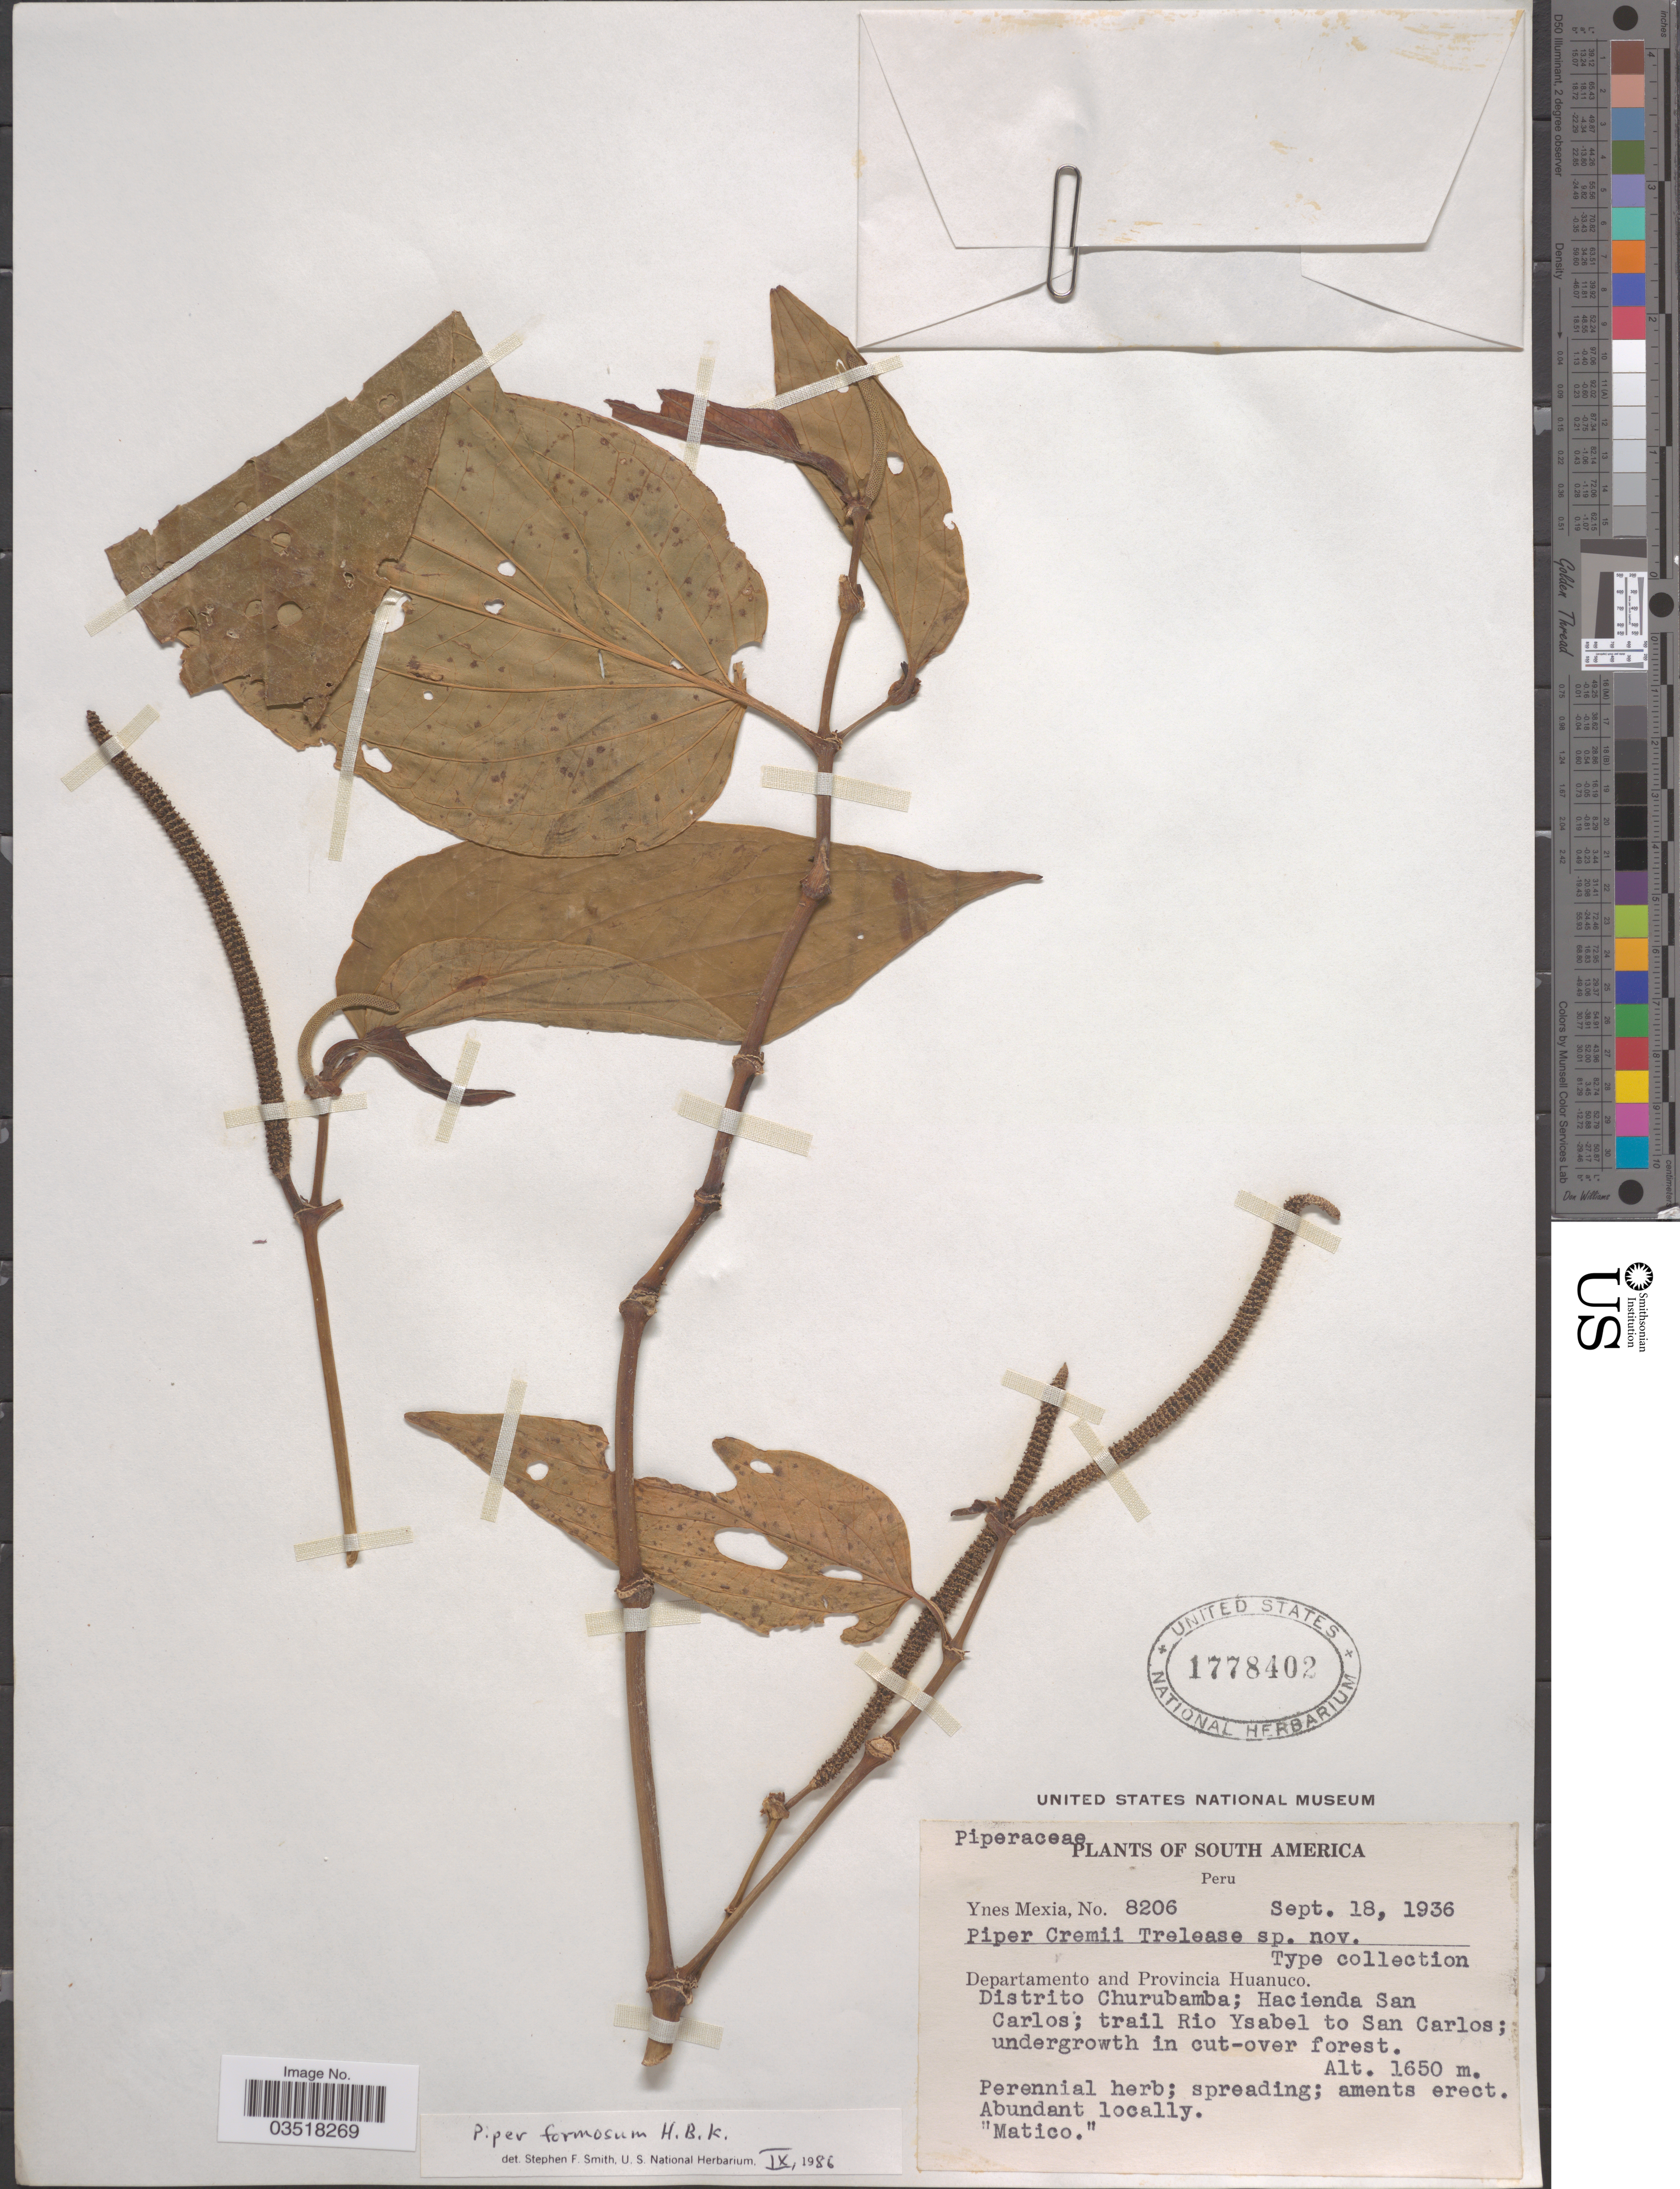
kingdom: Plantae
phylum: Tracheophyta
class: Magnoliopsida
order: Piperales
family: Piperaceae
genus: Piper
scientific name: Piper formosum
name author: C. DC.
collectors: Y. Mexia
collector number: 8206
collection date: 1936-09-18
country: Peru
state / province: Huánuco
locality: Departamento and Provincia Huanuco. Distrito Churubamba; Hacienda San Carlos; trail Rio Ysabal to San Carlos.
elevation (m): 1650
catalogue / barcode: US 1778402